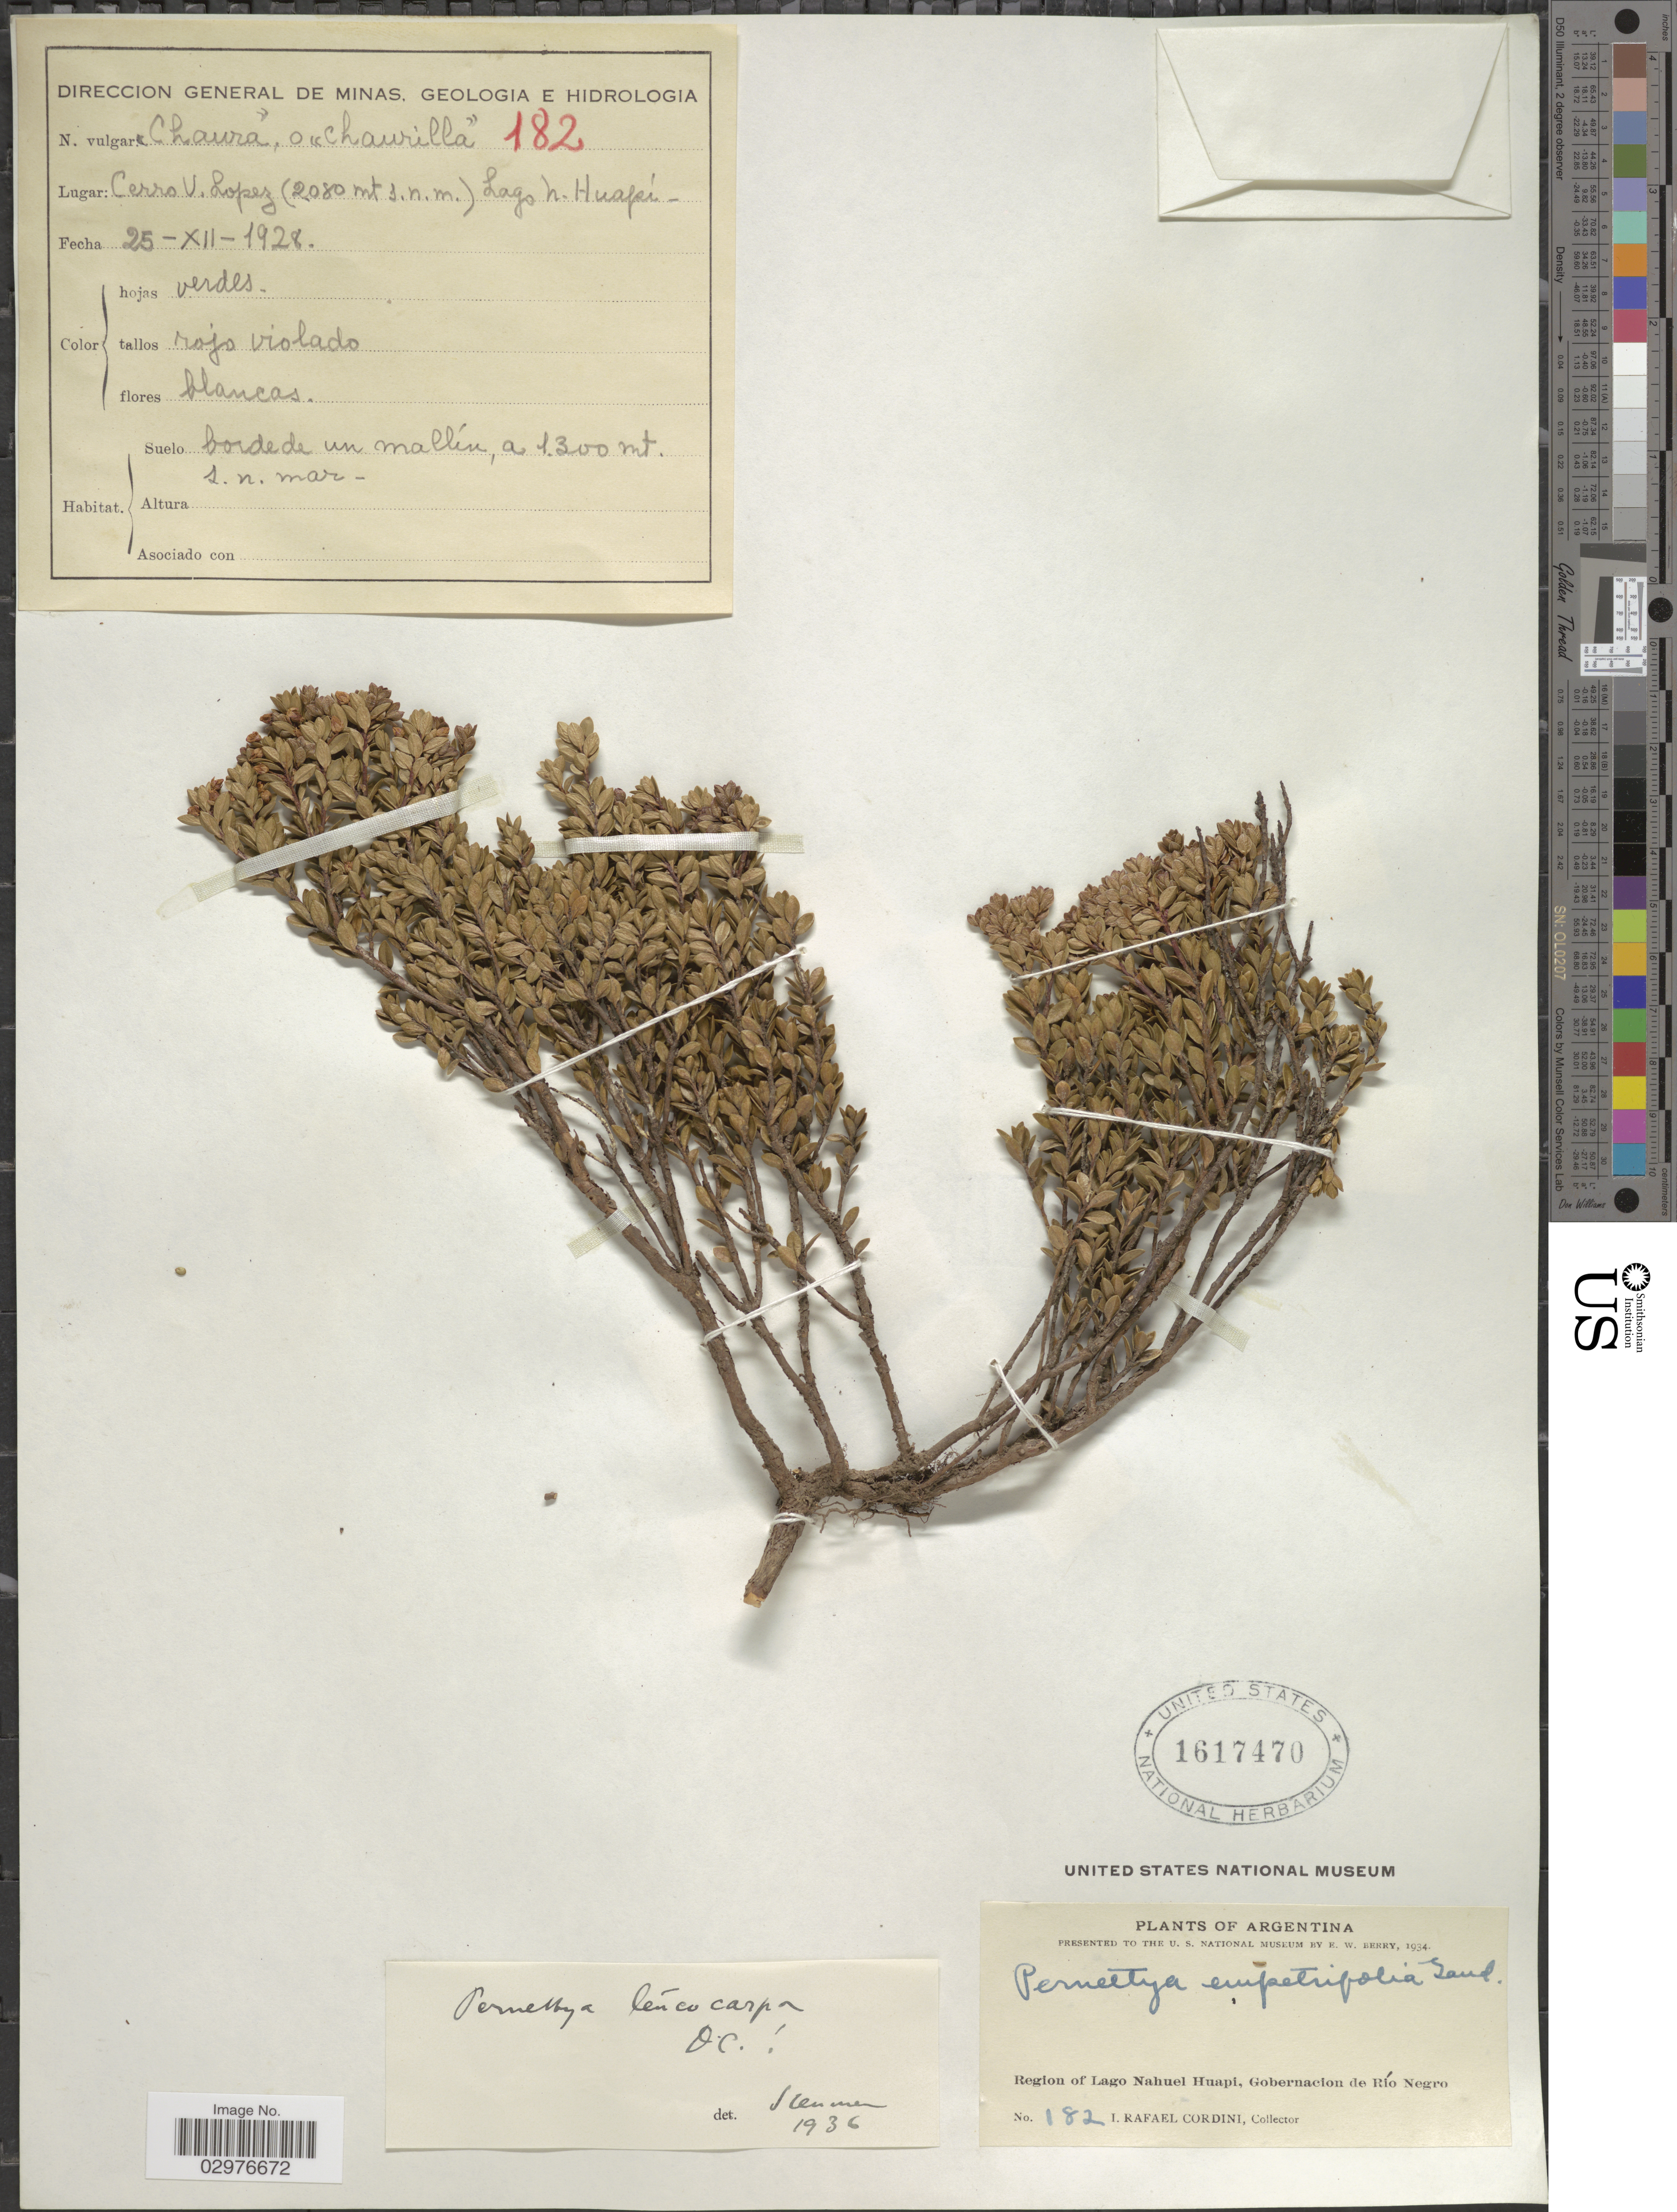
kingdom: Plantae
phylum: Tracheophyta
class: Magnoliopsida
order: Ericales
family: Ericaceae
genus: Gaultheria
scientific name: Gaultheria pumila var. leucocarpa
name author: (DC.) D.J. Middleton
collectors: I. Cordini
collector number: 182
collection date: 1928-12-25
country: Argentina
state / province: Rio Negro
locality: Region of Lago Nahuel Huapi, Gobernacion de Río Negro. Cerro V. Lopez.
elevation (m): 1300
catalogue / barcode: US 1617470